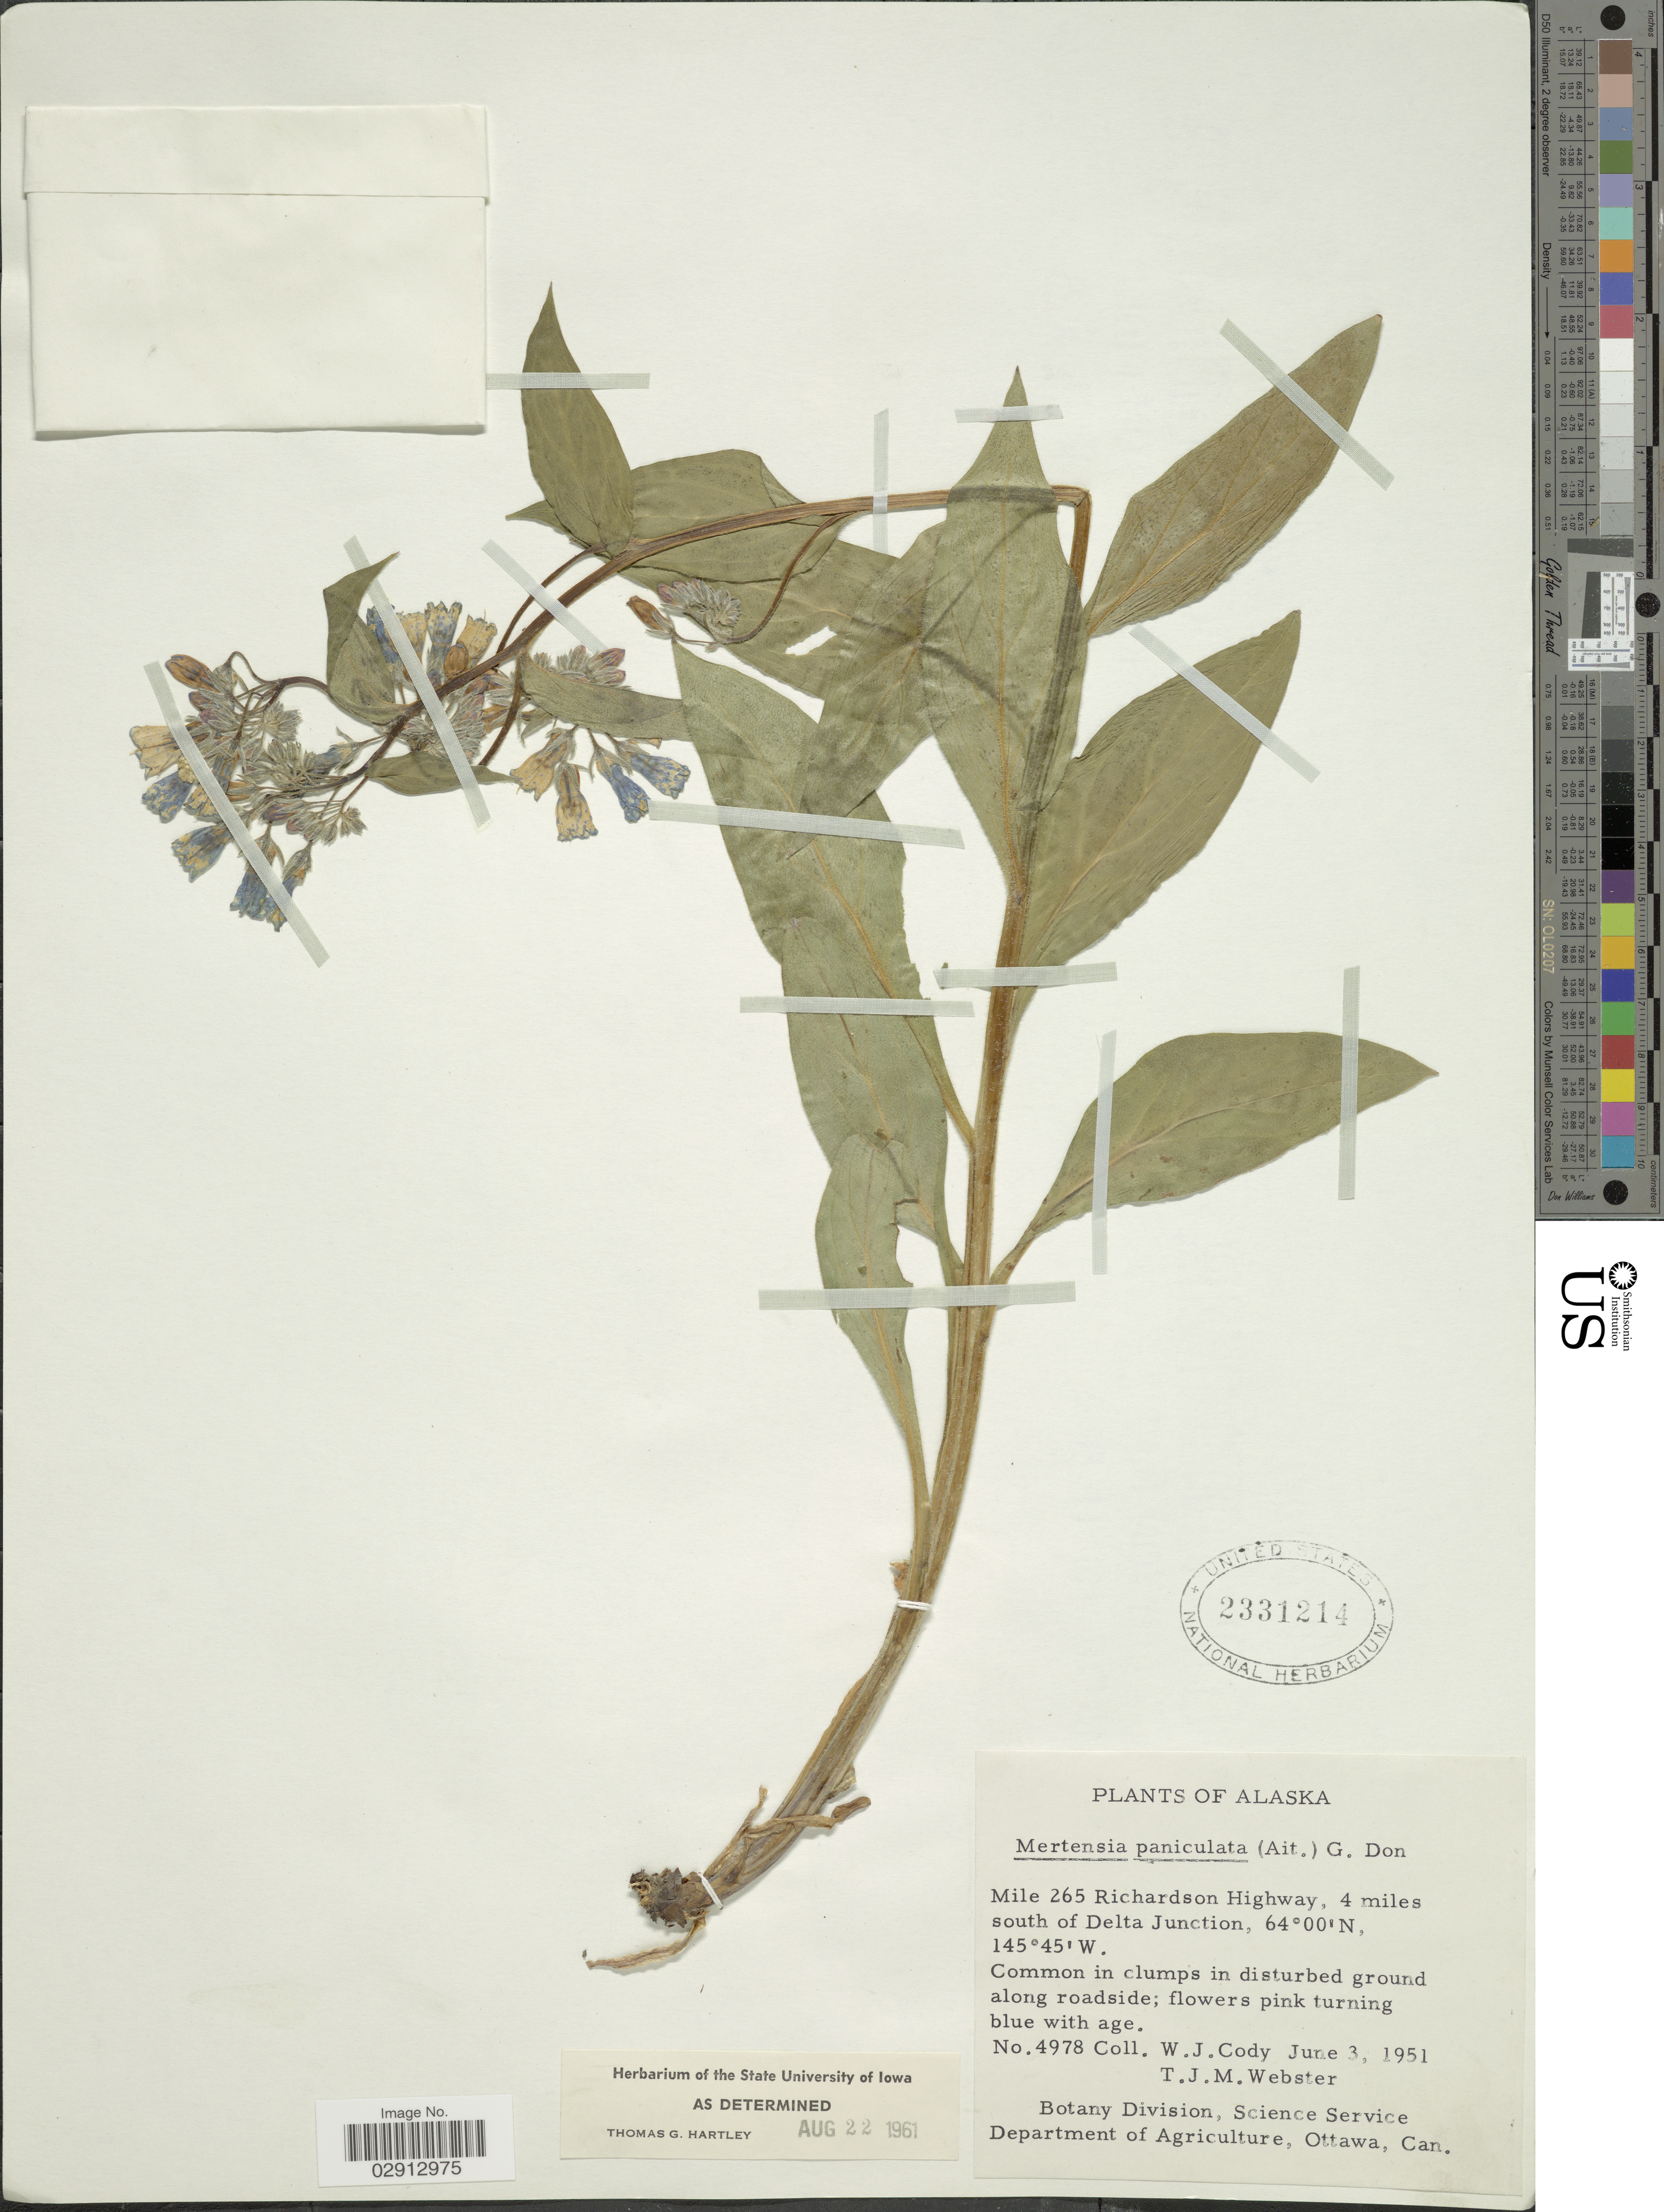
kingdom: Plantae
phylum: Tracheophyta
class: Magnoliopsida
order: Boraginales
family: Boraginaceae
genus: Mertensia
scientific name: Mertensia paniculata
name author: (Aiton) G. Don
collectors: W. Cody & T. J. Webster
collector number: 4978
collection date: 1951-06-03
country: United States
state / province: Alaska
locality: Mile 265 Richardson Highway, 4 miles south of Delta Junction.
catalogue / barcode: US 2331214